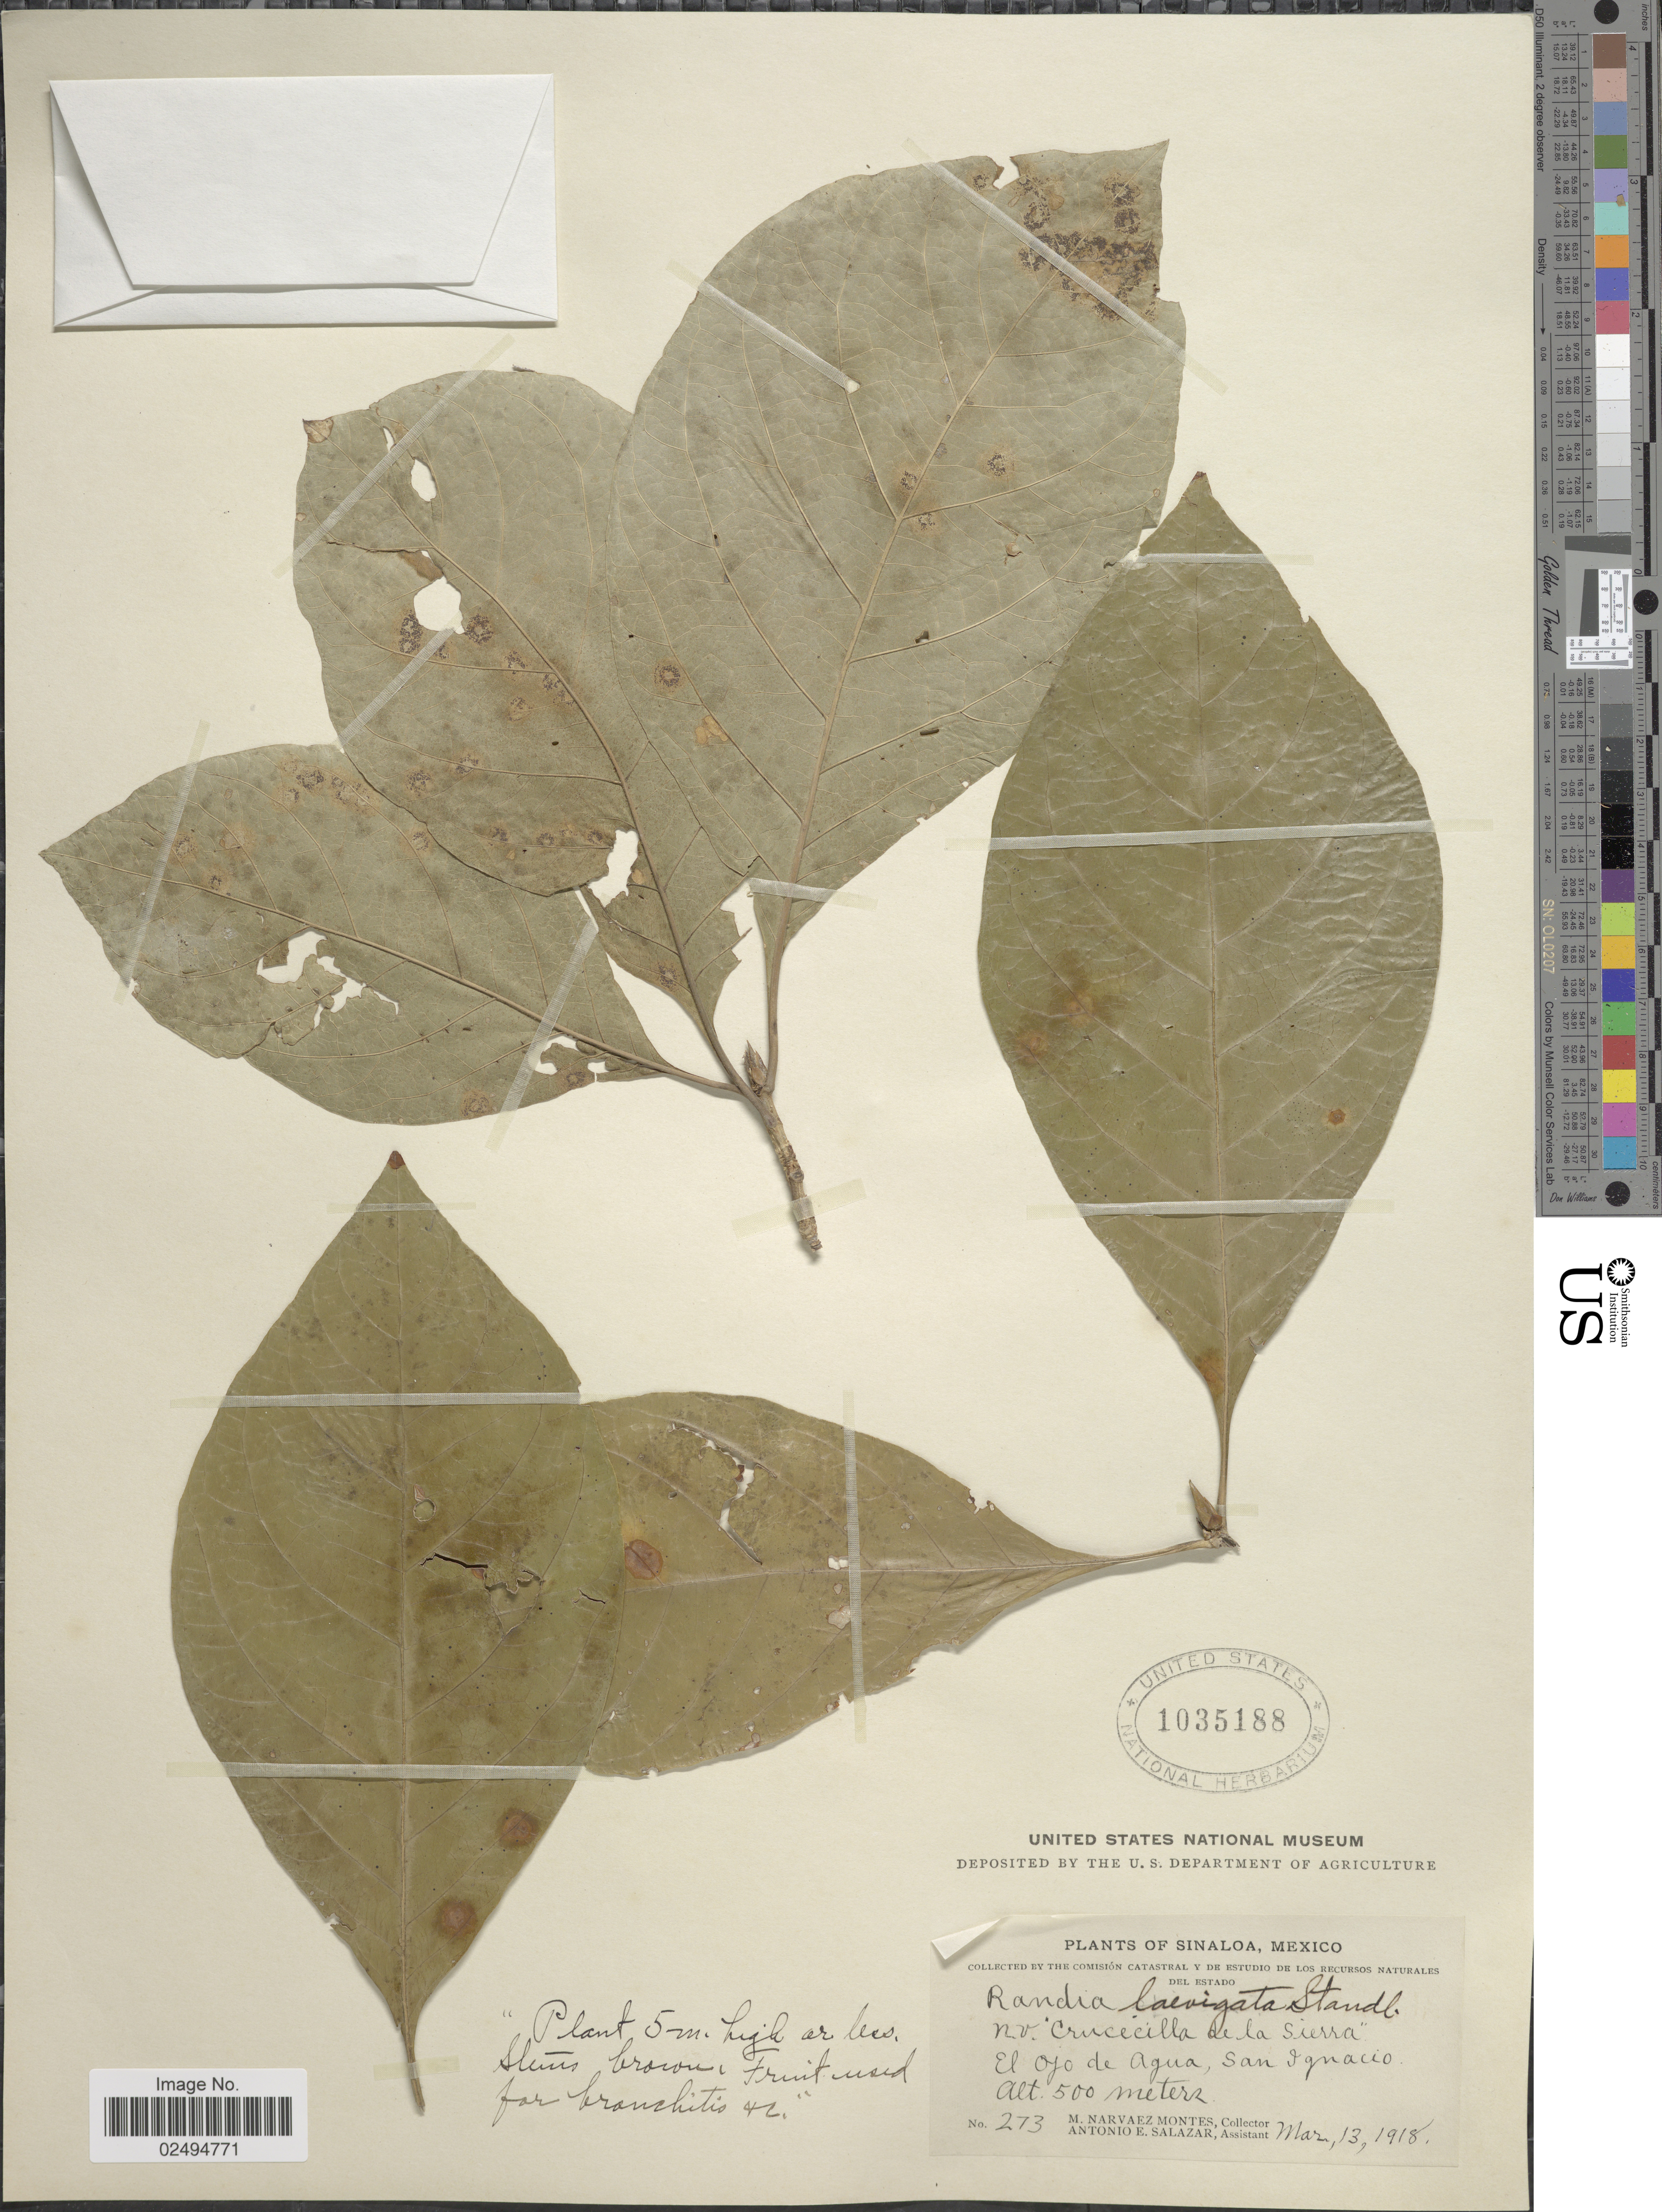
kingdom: Plantae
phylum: Tracheophyta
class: Magnoliopsida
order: Gentianales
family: Rubiaceae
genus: Randia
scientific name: Randia laevigata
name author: Standl.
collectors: M. Narvaez-Montes & A. E. Salazar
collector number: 273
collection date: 1918-03-13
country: Mexico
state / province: Sinaloa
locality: El Ojo de Agua, San Ignacio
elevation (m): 500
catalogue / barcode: US 1035188